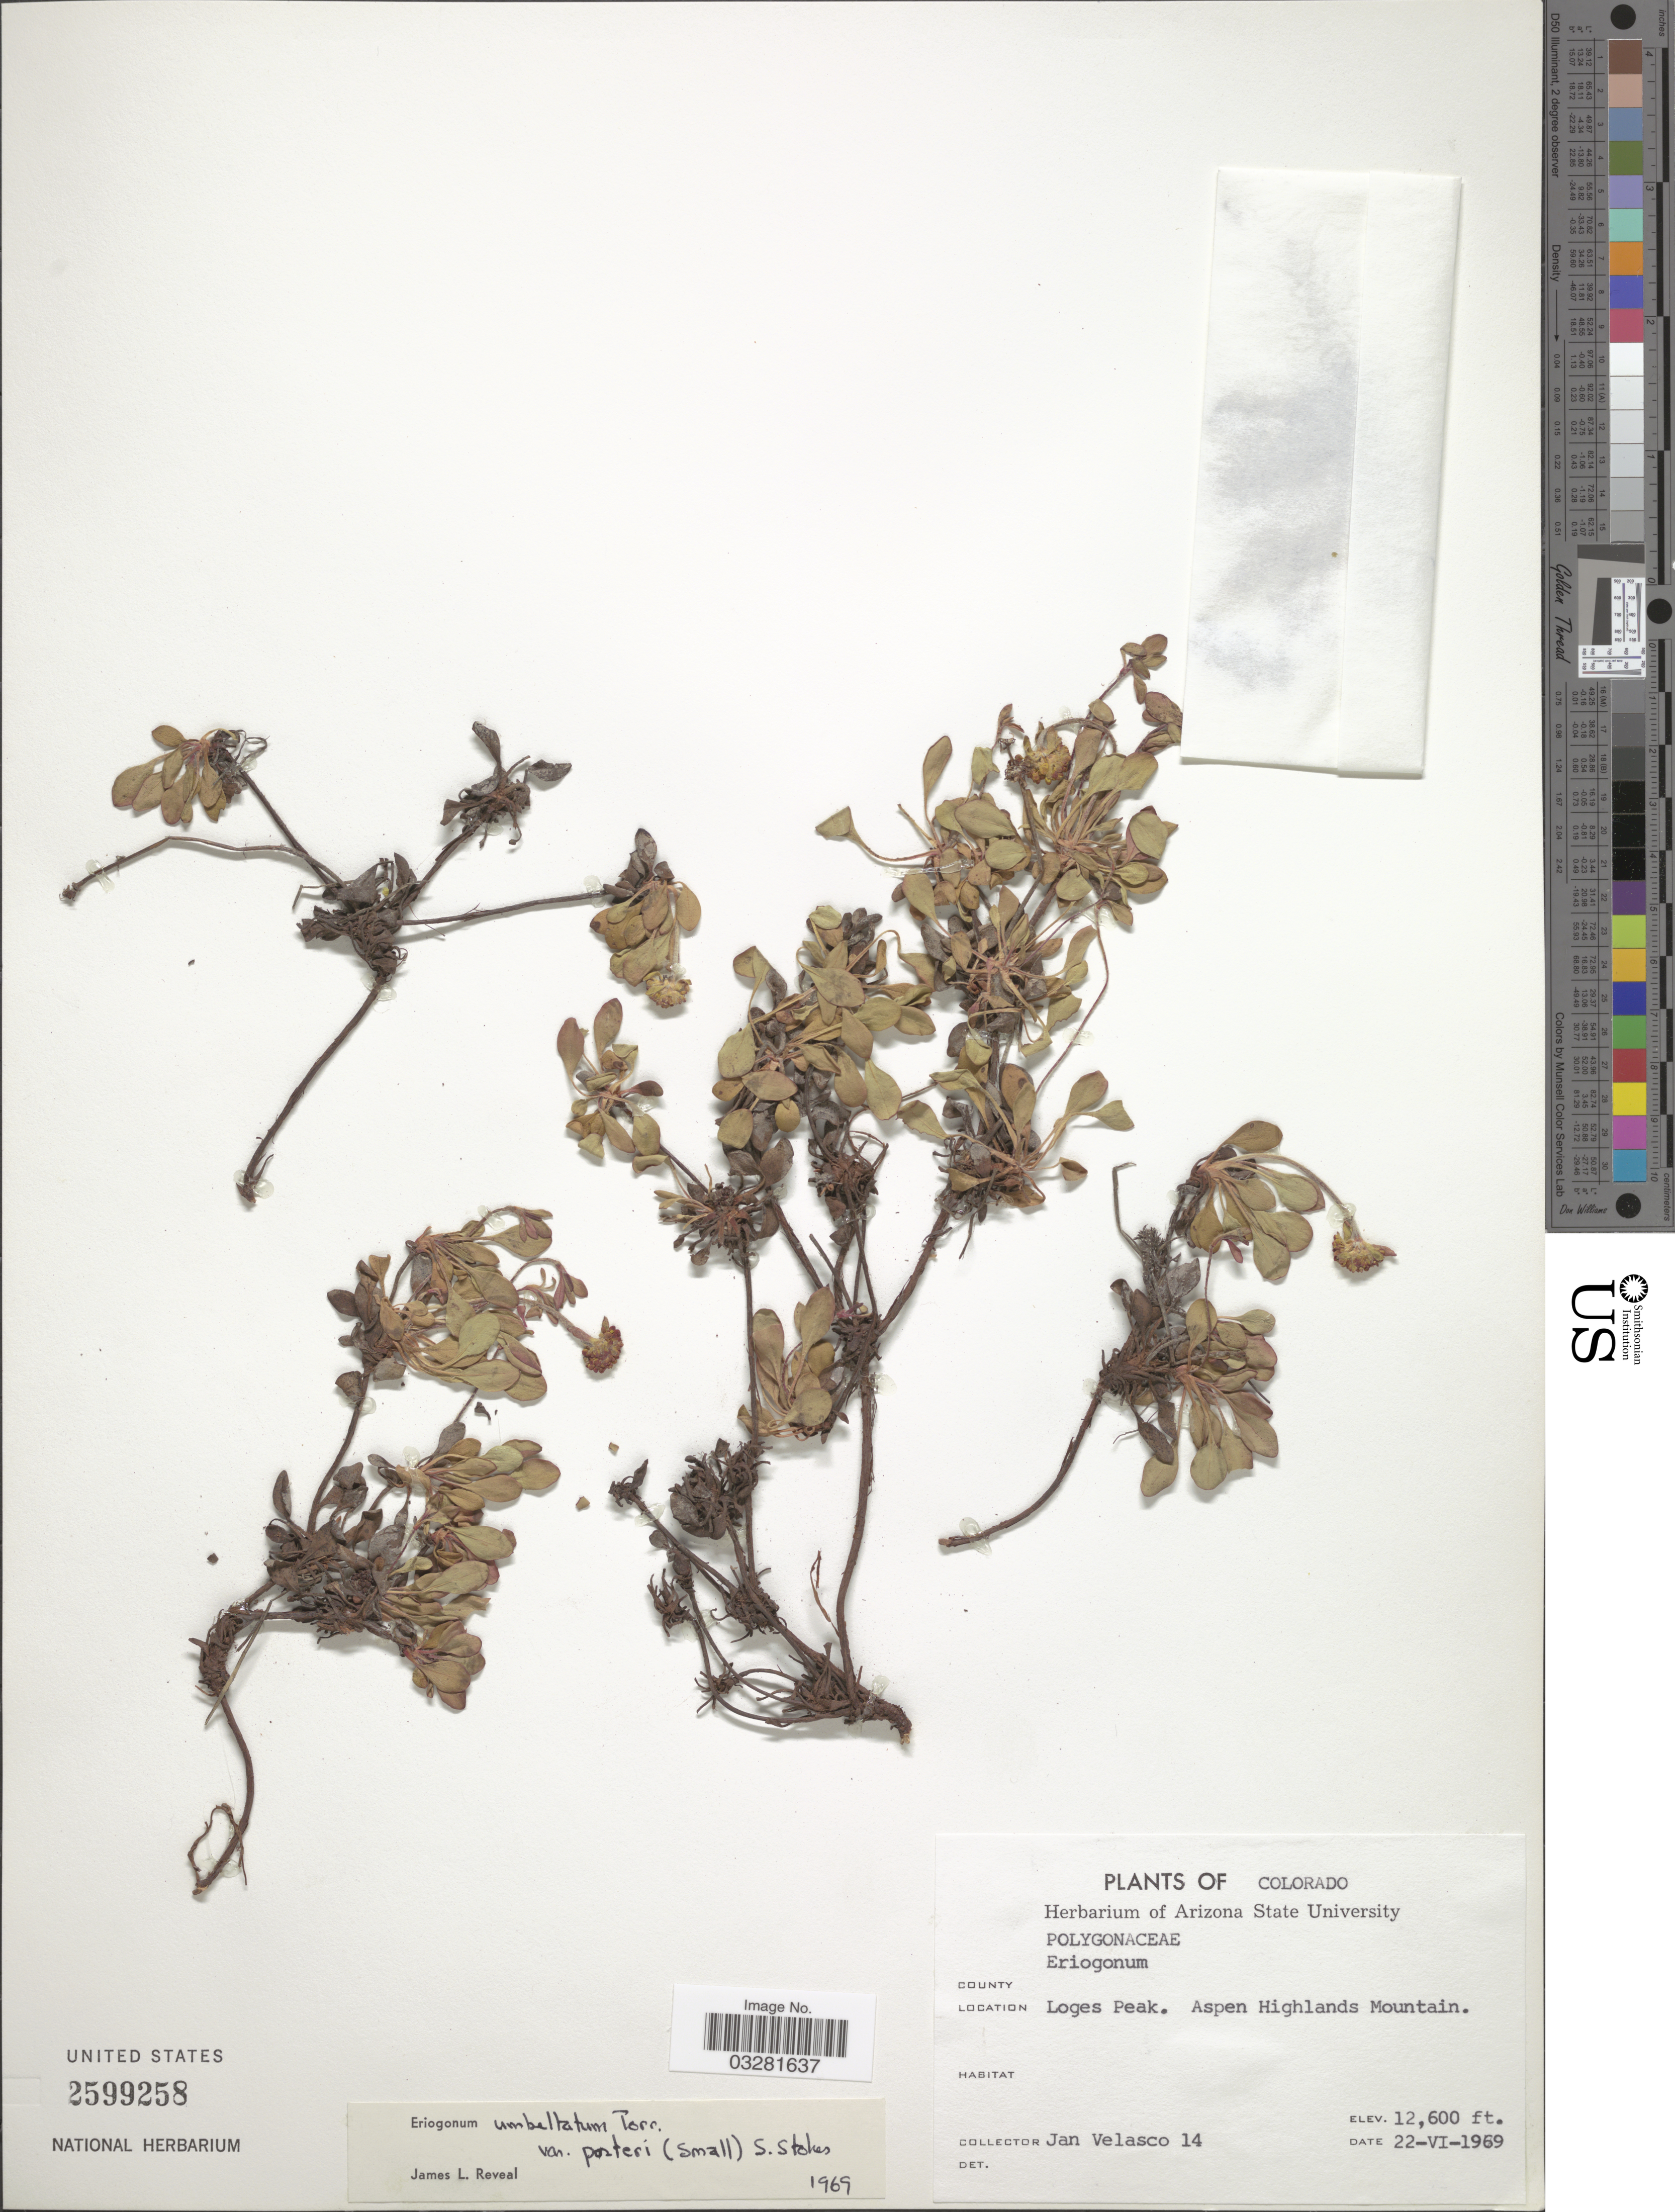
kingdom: Plantae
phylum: Tracheophyta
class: Magnoliopsida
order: Caryophyllales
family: Polygonaceae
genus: Eriogonum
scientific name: Eriogonum umbellatum var. porteri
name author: (Small) S. Stokes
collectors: J. Velasco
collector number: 14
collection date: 1969-06-22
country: United States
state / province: Colorado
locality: Loges Peak. Aspen Highlands Mountain.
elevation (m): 3840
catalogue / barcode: US 2599258